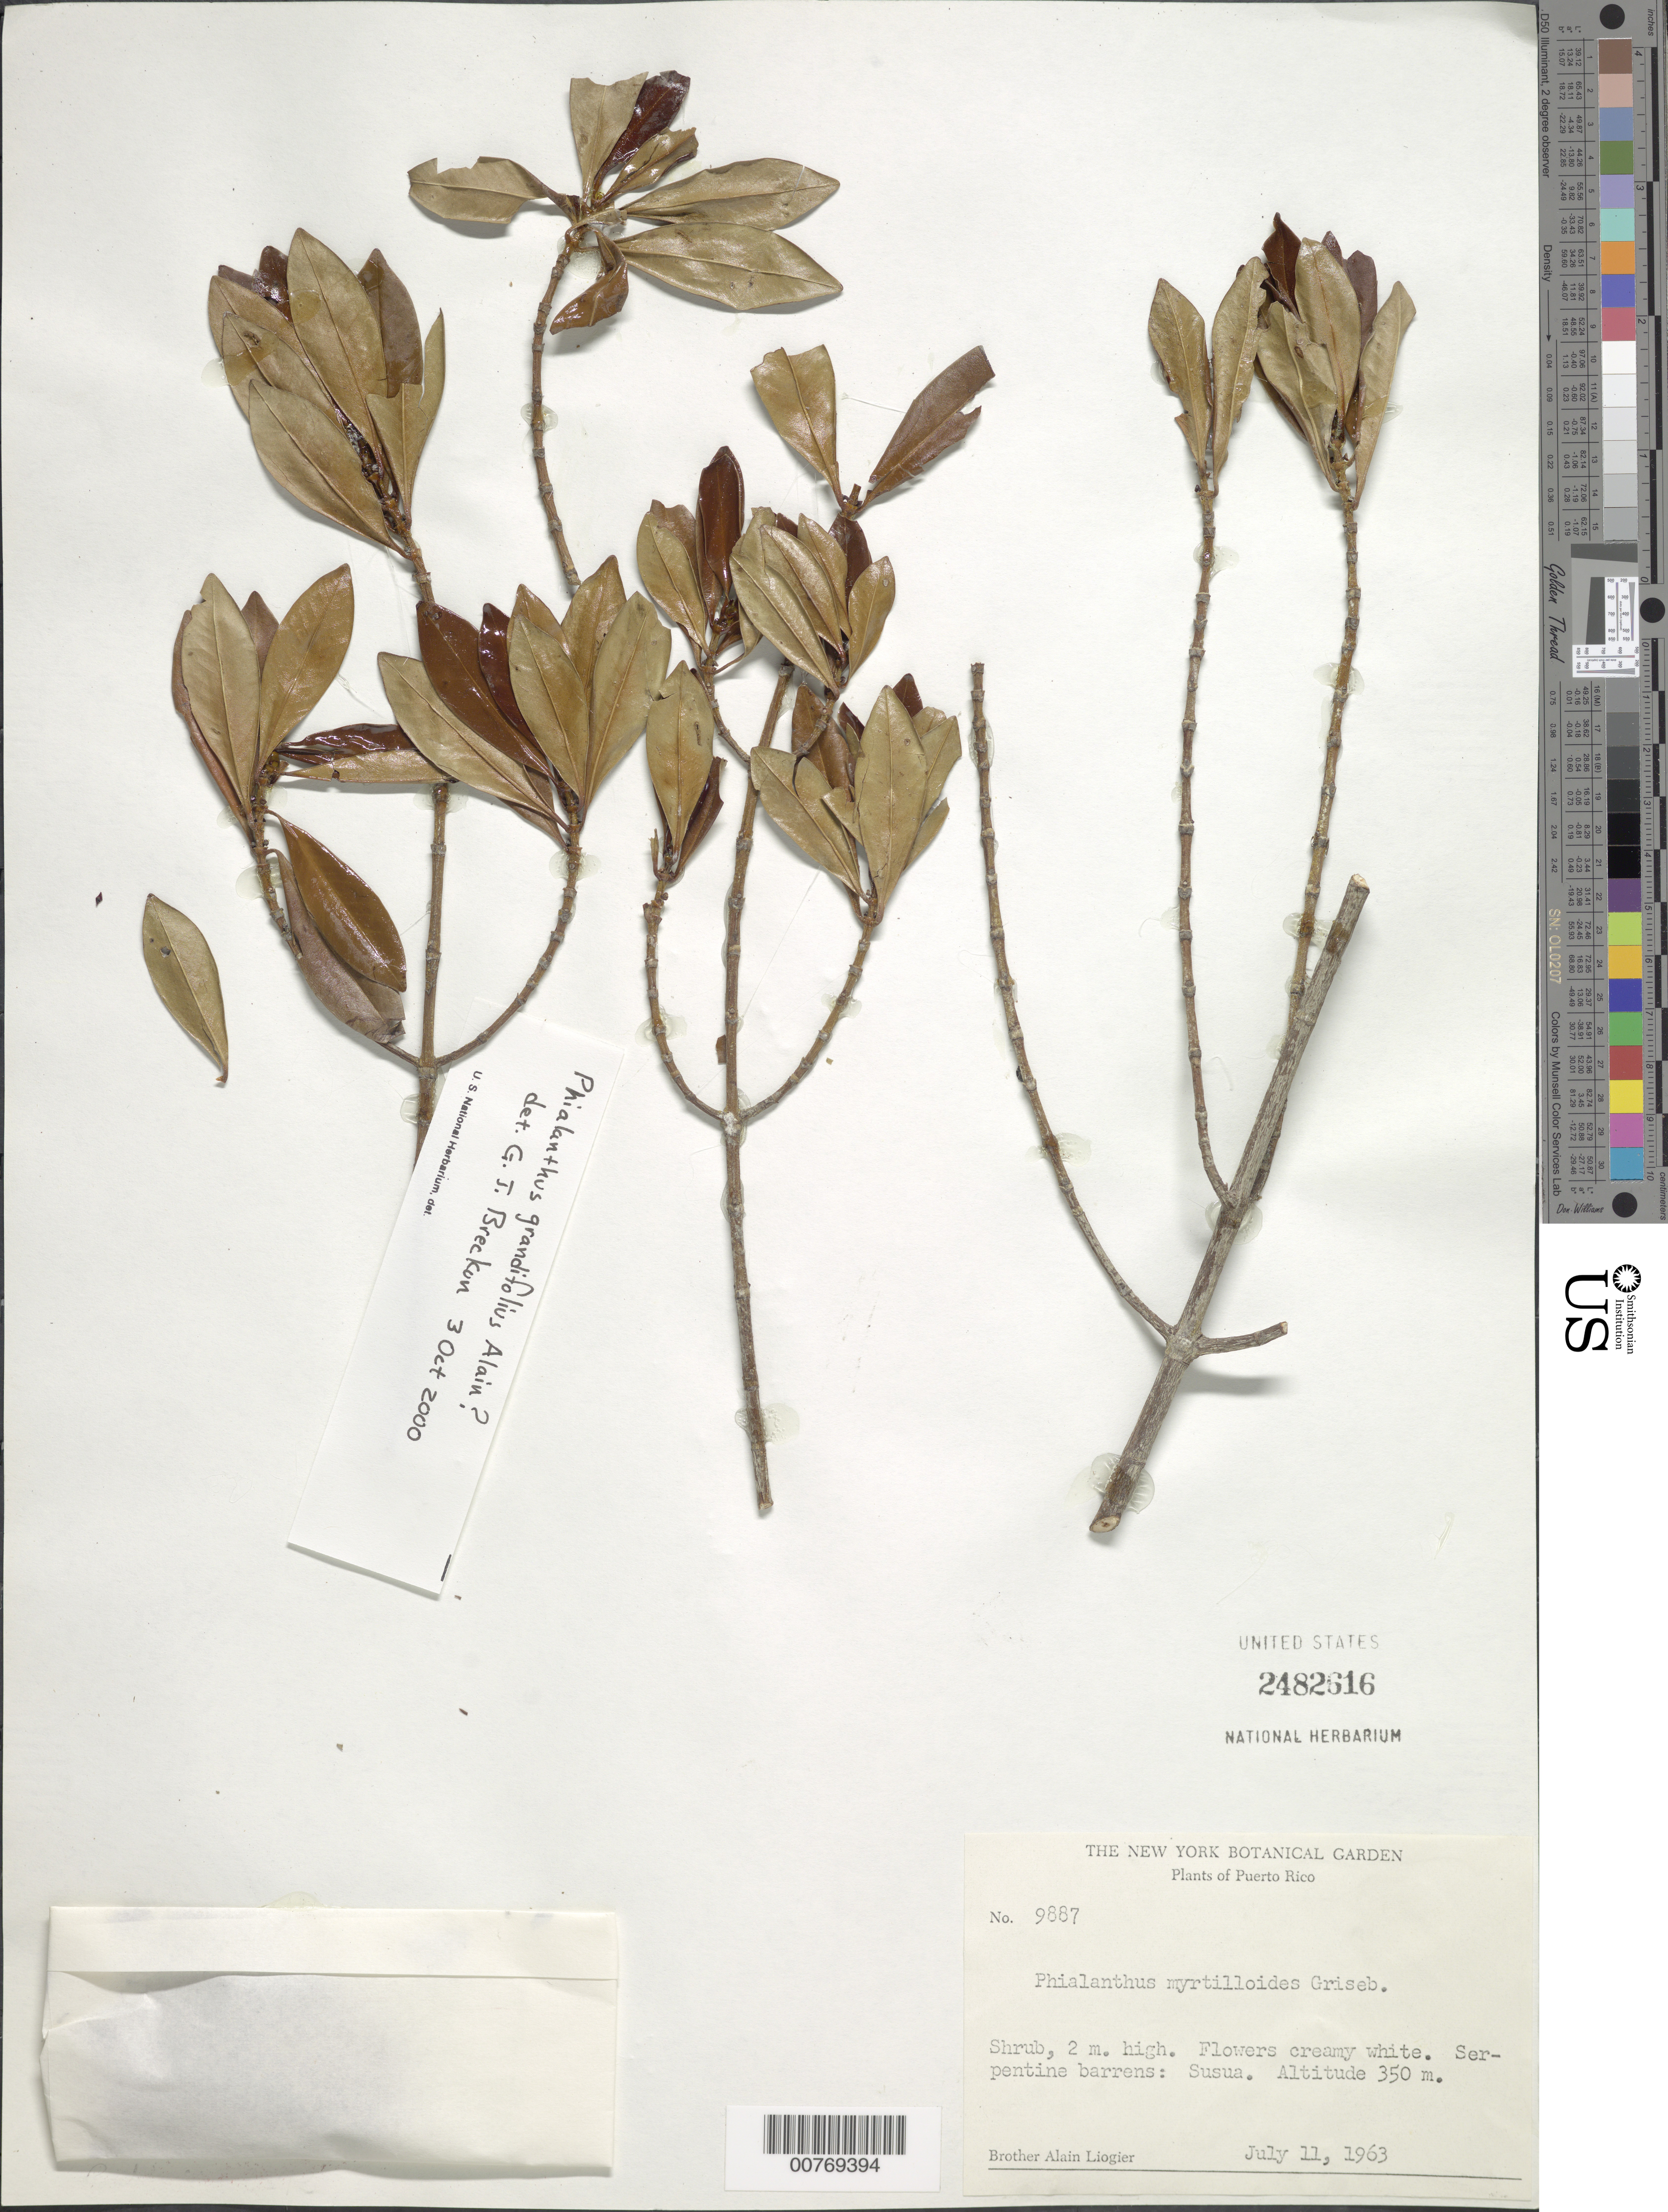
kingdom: Plantae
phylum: Tracheophyta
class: Magnoliopsida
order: Gentianales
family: Rubiaceae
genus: Phialanthus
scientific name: Phialanthus grandifolius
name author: Alain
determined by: Breckon, Gary J.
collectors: A. H. Liogier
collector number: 9887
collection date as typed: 11 Jul 1963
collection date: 1963-07-11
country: Puerto Rico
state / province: Sabana Grande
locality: Serpentine barrens, Susua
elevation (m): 350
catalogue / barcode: US 2482616